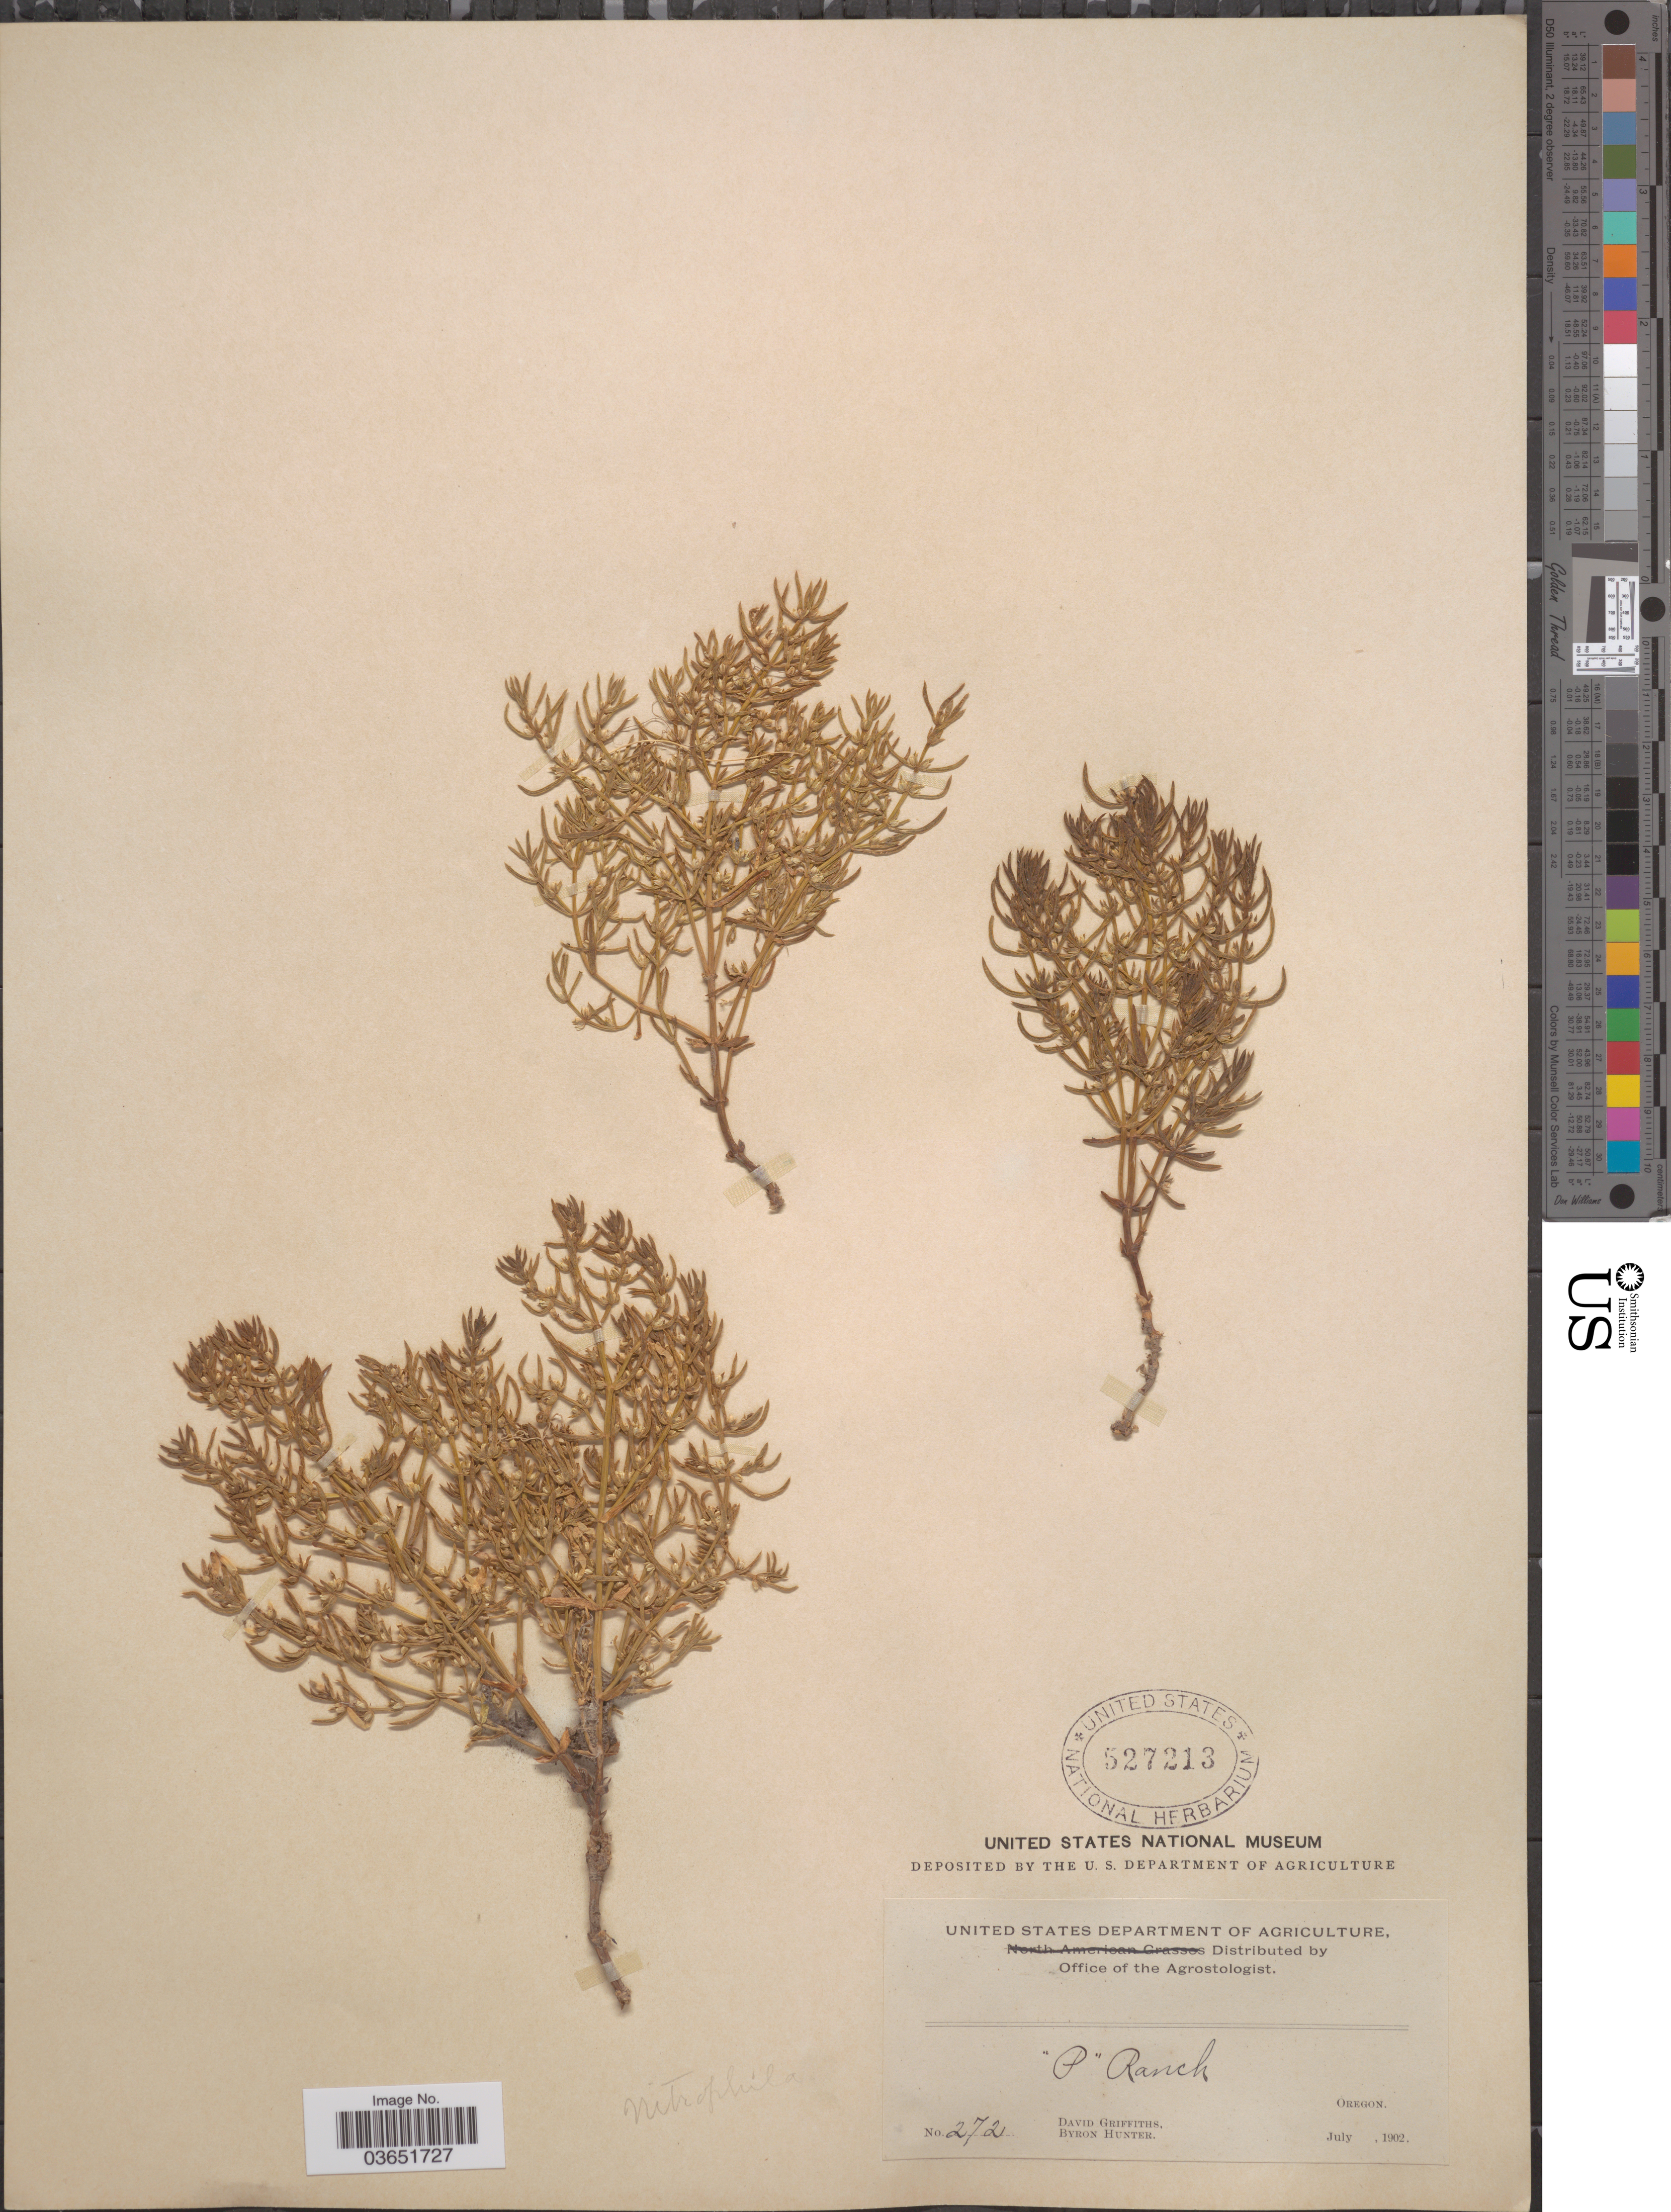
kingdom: Plantae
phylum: Tracheophyta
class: Magnoliopsida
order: Caryophyllales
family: Amaranthaceae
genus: Nitrophila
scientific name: Nitrophila occidentalis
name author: (Moq.) S. Watson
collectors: D. Griffiths & B. Hunter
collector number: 272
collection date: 1902-07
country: United States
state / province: Oregon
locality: P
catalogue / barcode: US 527213